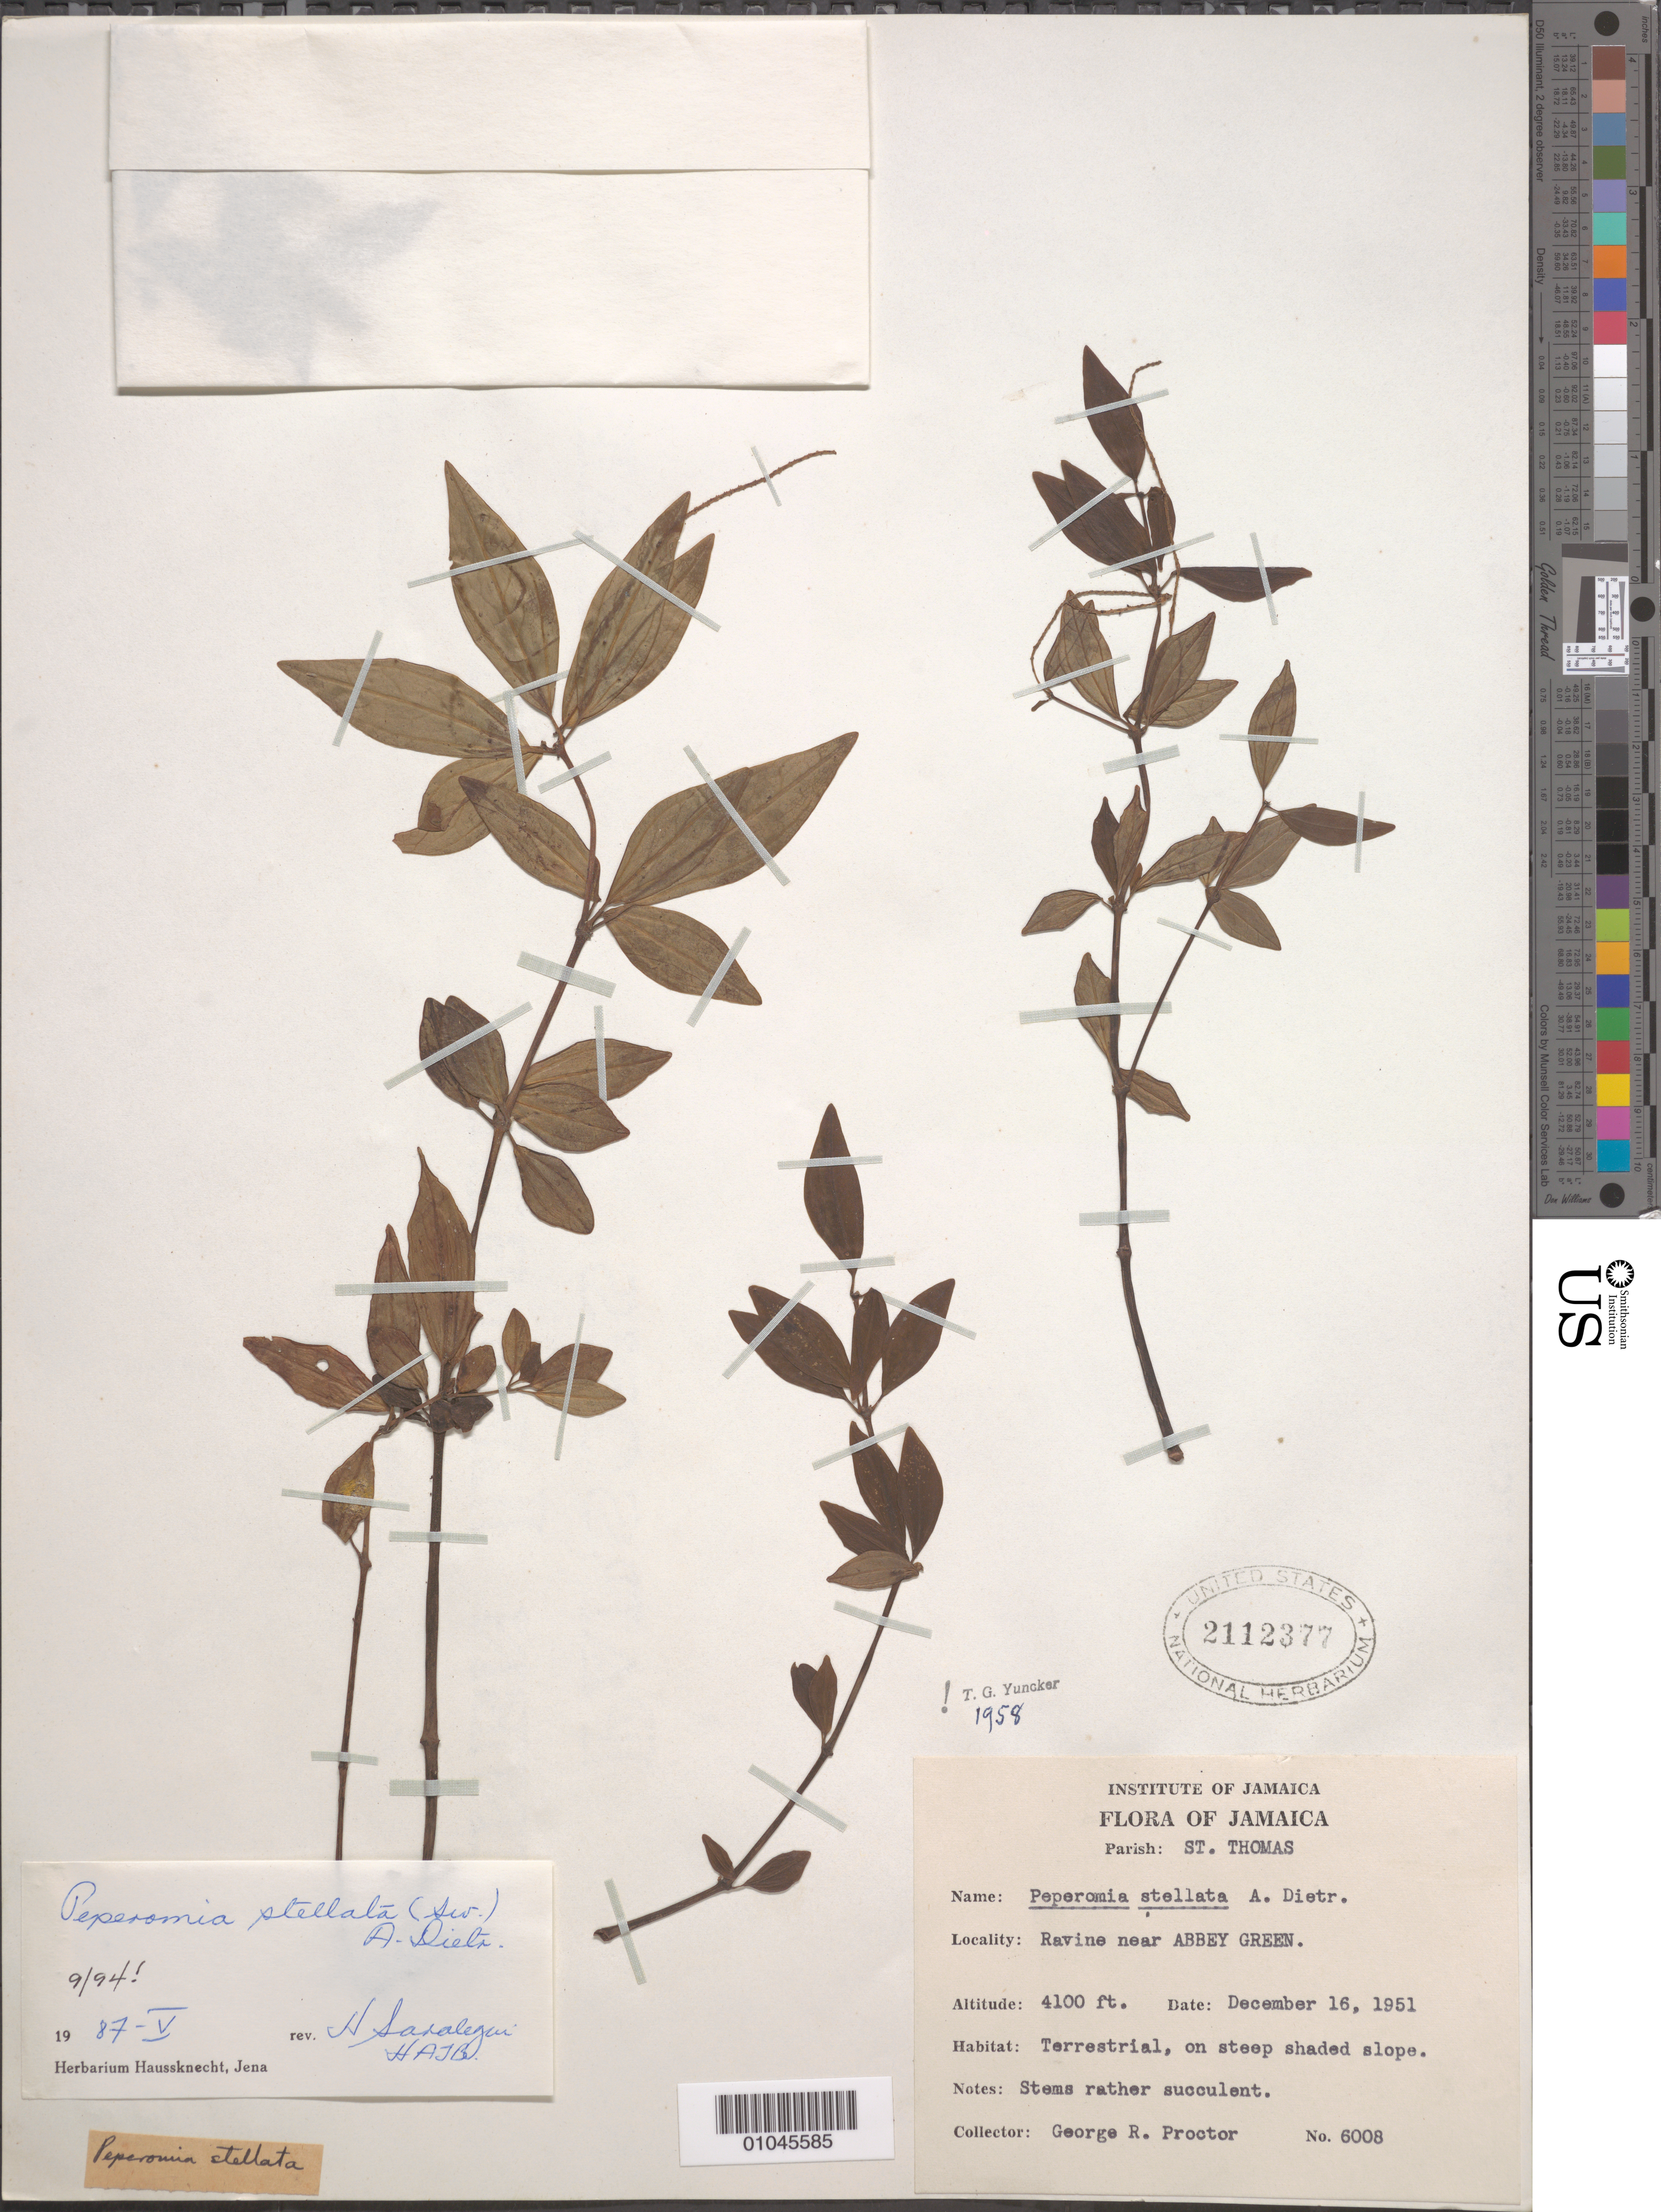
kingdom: Plantae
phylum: Tracheophyta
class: Magnoliopsida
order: Piperales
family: Piperaceae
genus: Peperomia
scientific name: Peperomia stellata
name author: (Sw.) A. Dietr.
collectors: G. R. Proctor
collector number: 6008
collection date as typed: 16 Dec 1951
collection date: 1951-12-16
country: Jamaica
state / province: Saint Thomas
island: Jamaica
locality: Ravine near Abbey Green. On steep shaded slope.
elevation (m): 1250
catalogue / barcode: US 2112377